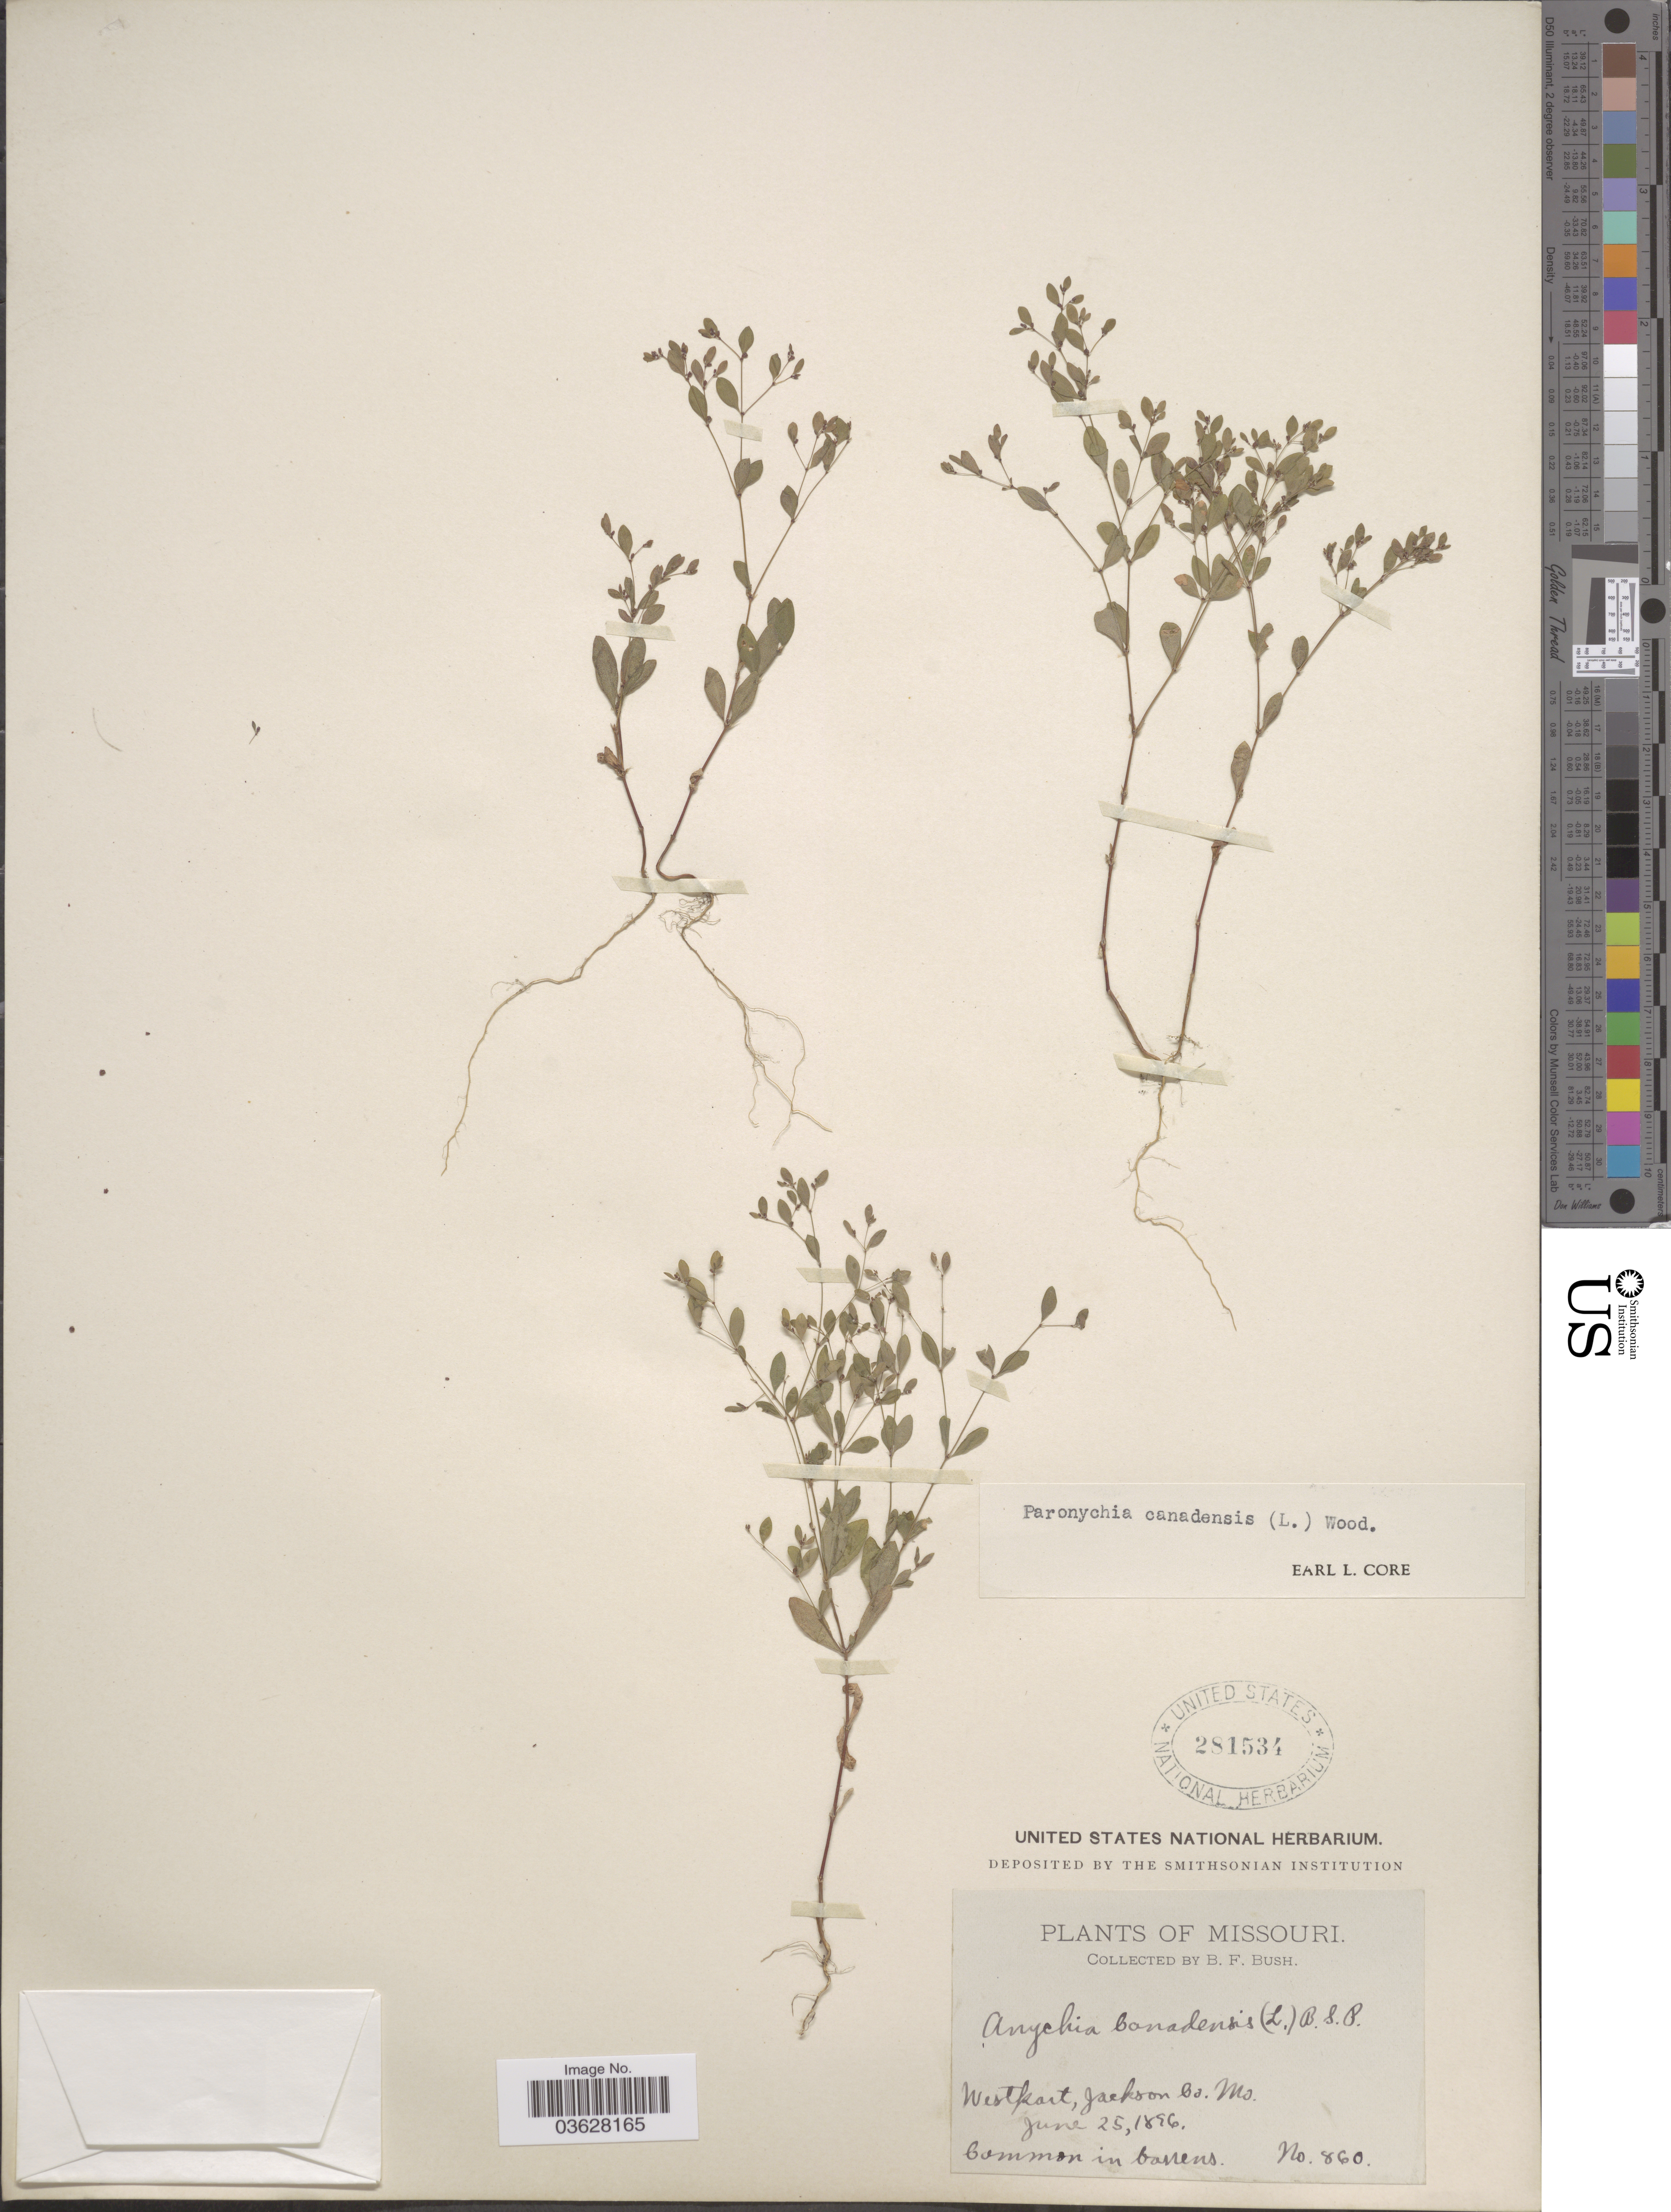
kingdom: Plantae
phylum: Tracheophyta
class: Magnoliopsida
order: Caryophyllales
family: Caryophyllaceae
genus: Paronychia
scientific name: Paronychia canadensis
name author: (L.) Alph. Wood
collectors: B. F. Bush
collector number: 860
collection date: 1896-06-25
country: United States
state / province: Missouri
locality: Westpart, Jackson Co.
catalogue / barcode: US 281534